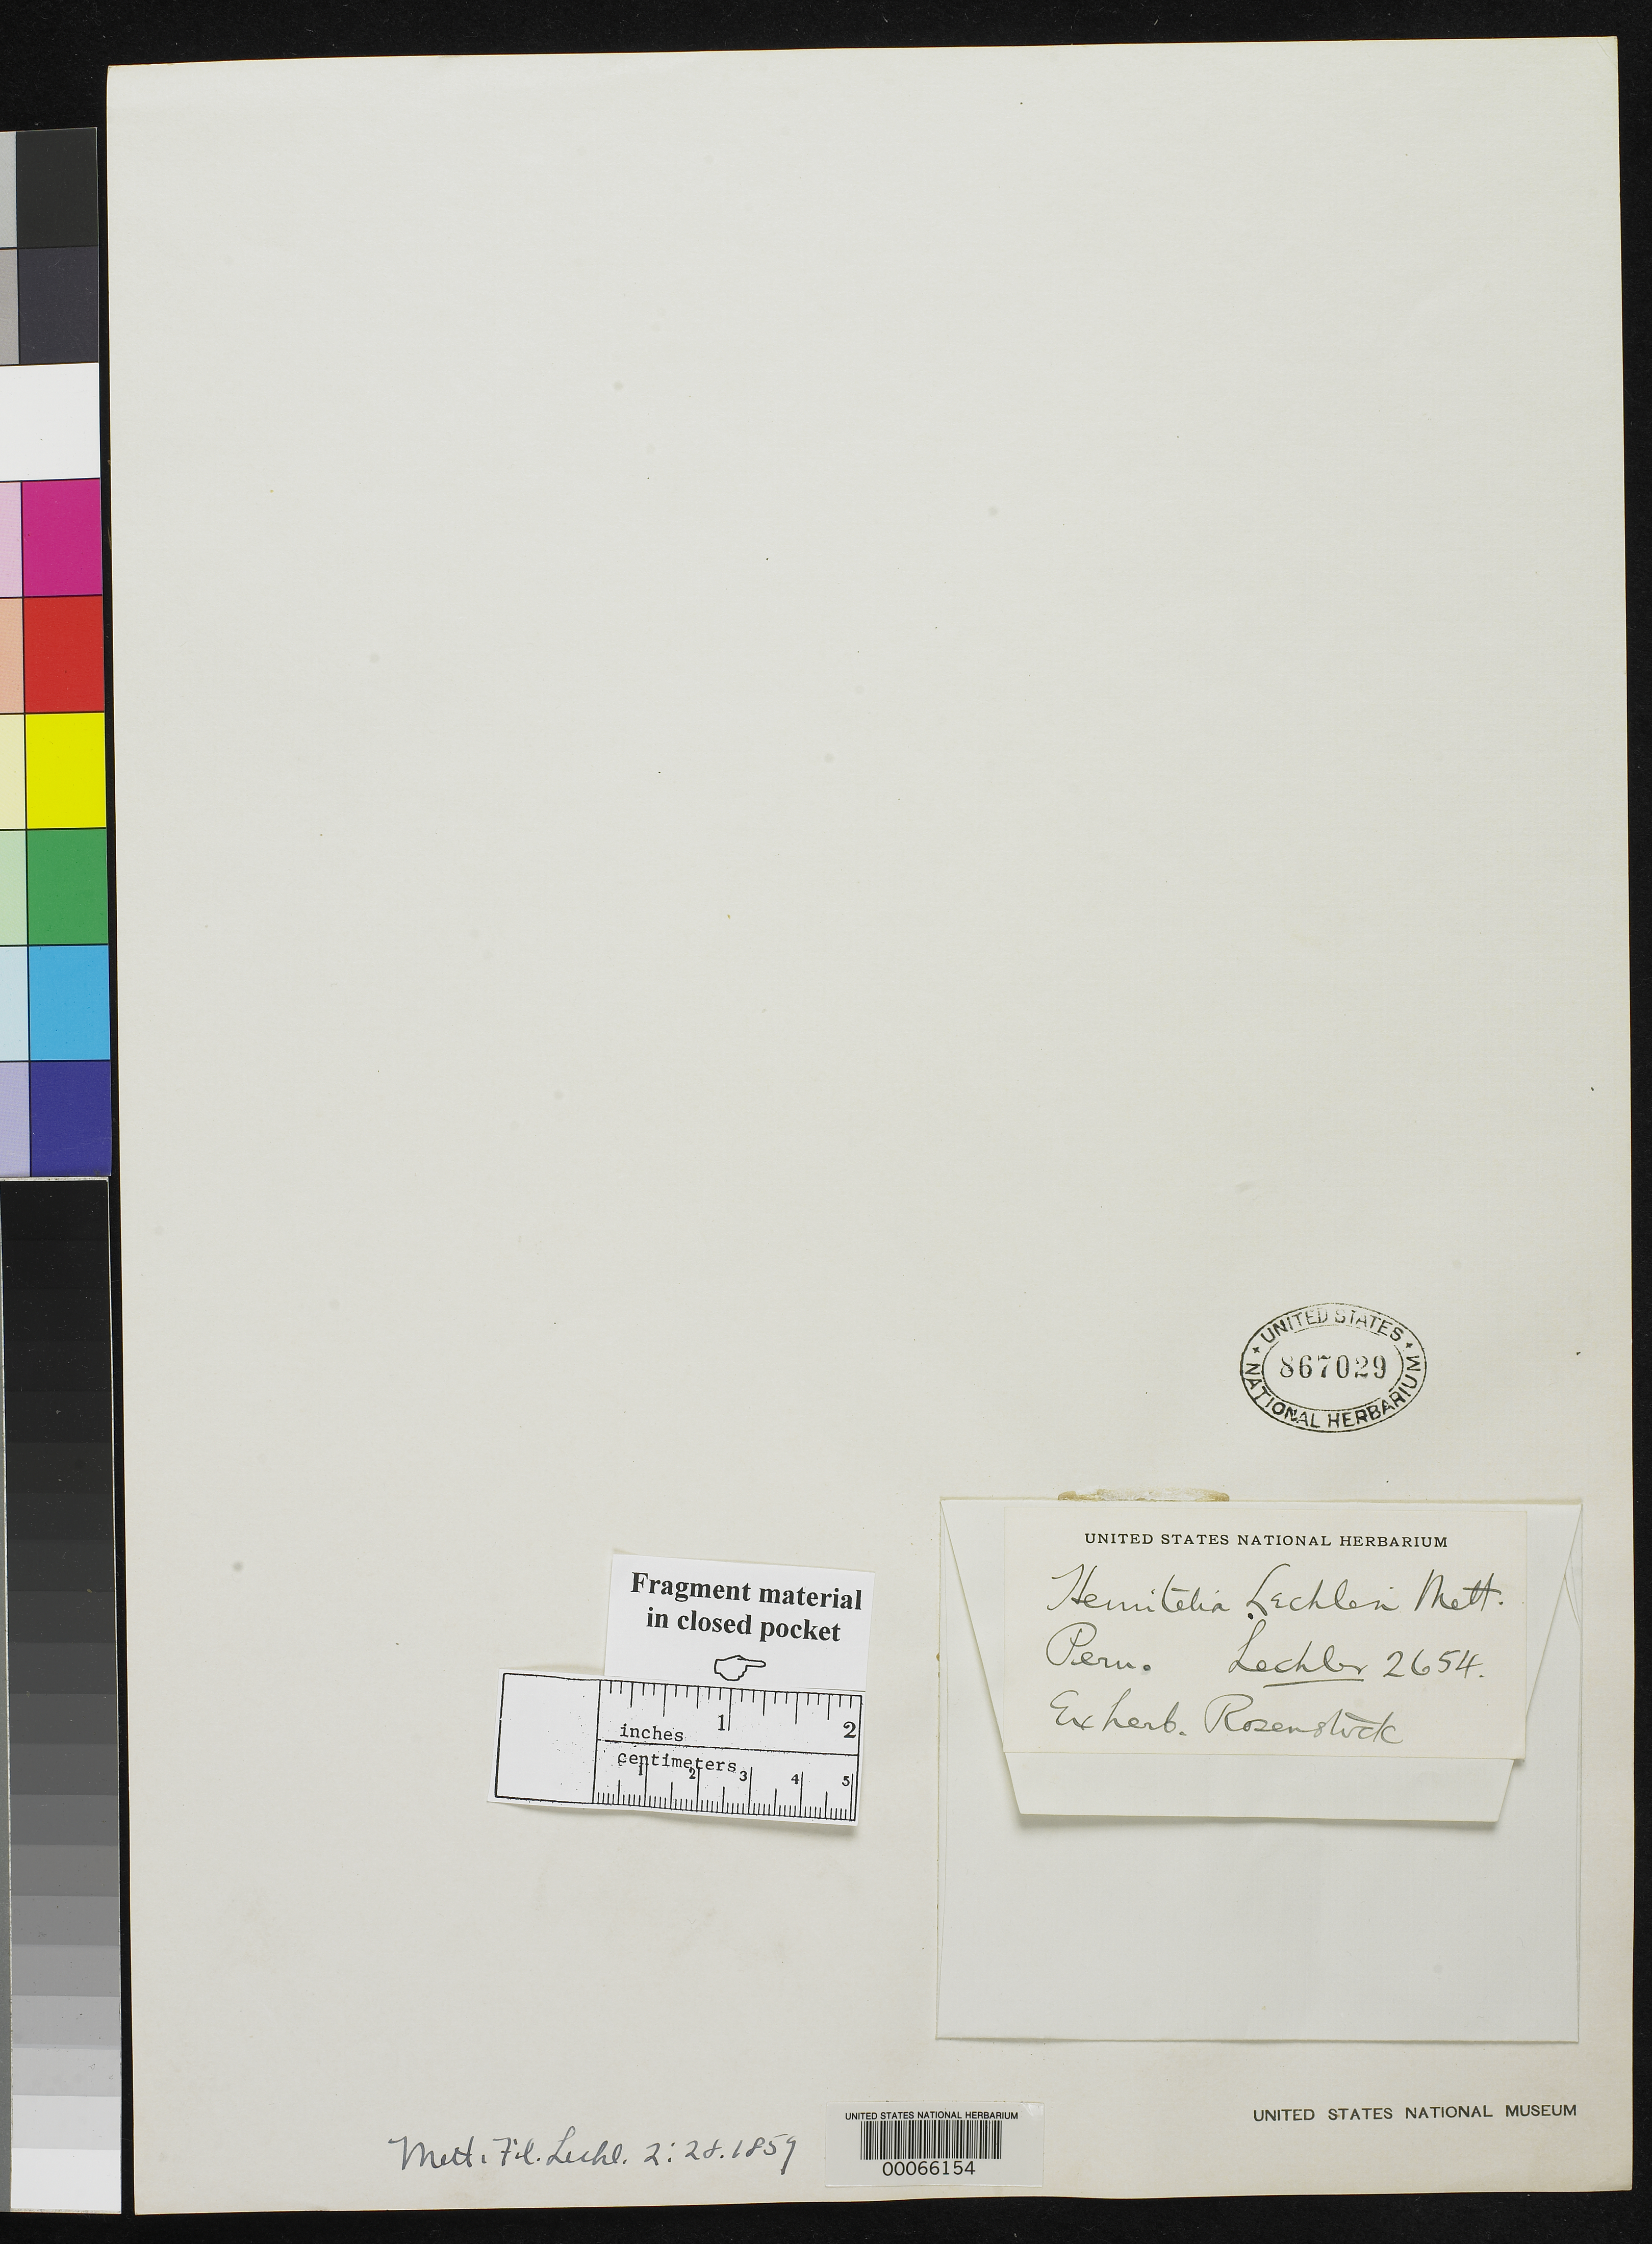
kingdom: Plantae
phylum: Tracheophyta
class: Polypodiopsida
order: Cyatheales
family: Cyatheaceae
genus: Hemitelia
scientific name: Hemitelia lechleri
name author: Mett.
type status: Type Collection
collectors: W. Lechler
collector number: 2654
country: Peru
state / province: San Martín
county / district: Mariscal Cáceres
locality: Rio Huallaga, margen Derecha del; Balsa Probana; dtto. Tocache Nuevo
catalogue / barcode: US 867029